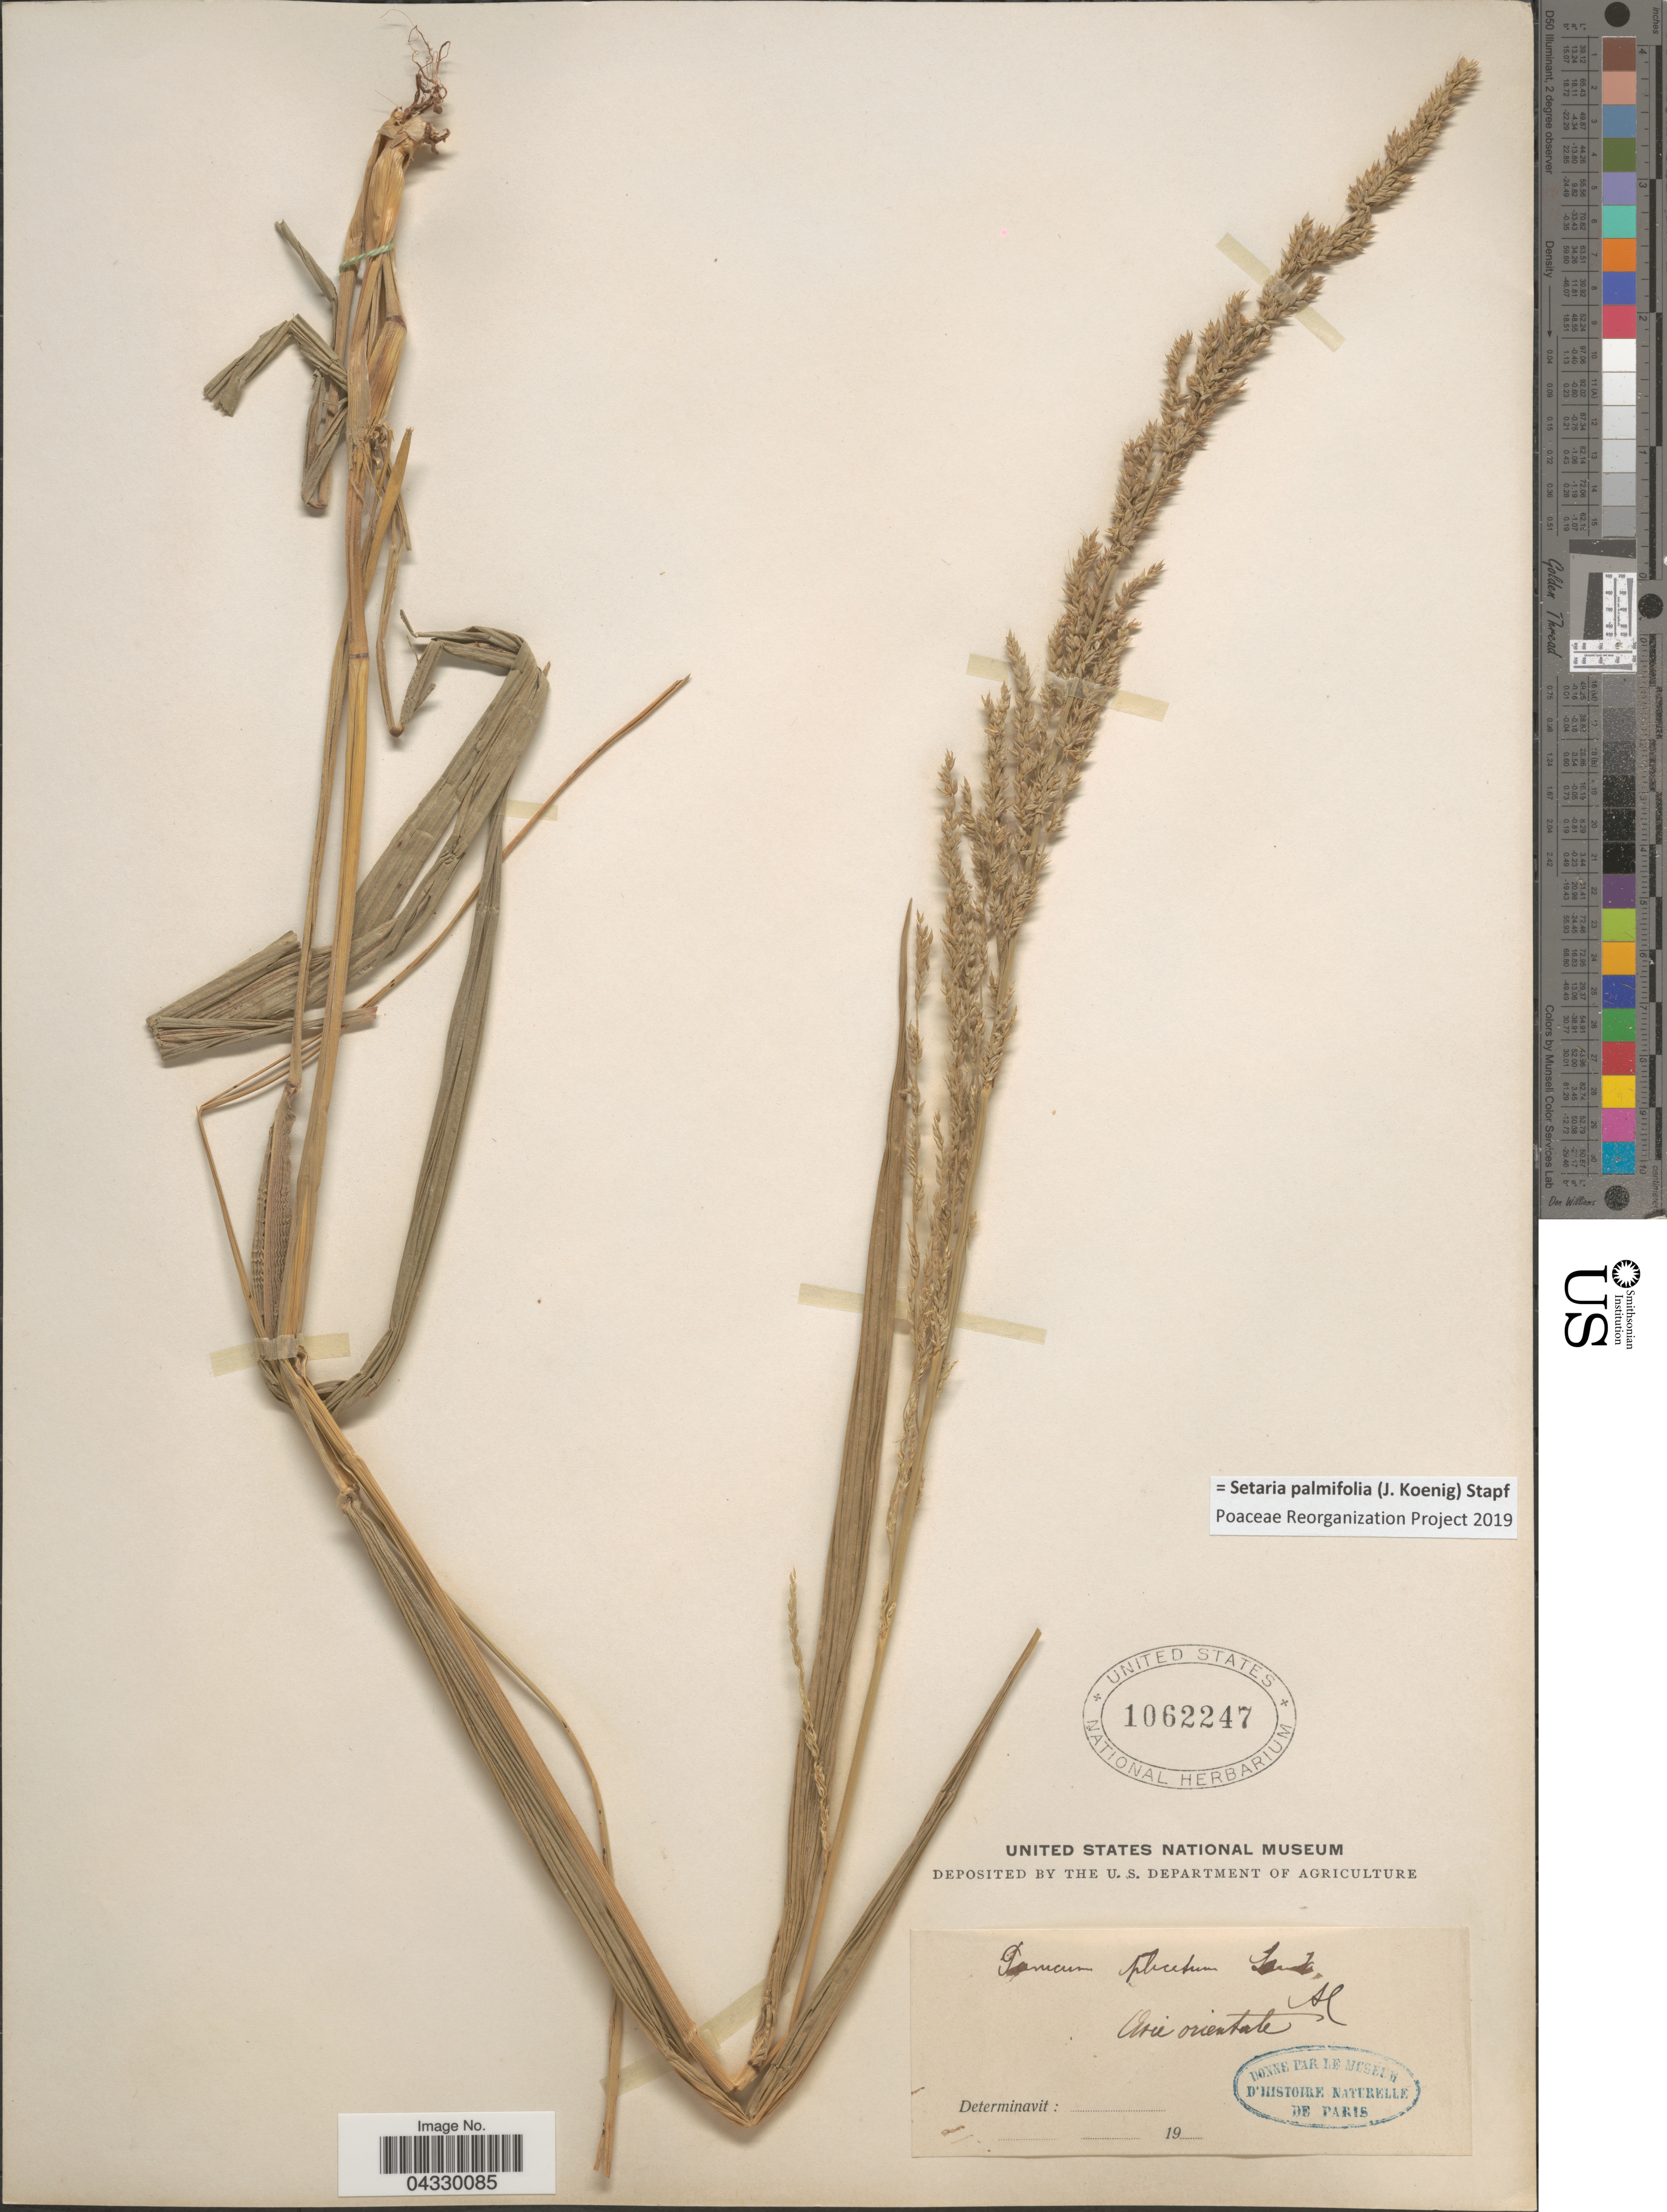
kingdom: Plantae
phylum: Tracheophyta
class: Liliopsida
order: Poales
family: Poaceae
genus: Setaria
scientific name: Setaria palmifolia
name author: (J. Koenig) Stapf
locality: Asie orientale.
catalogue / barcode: US 1062247